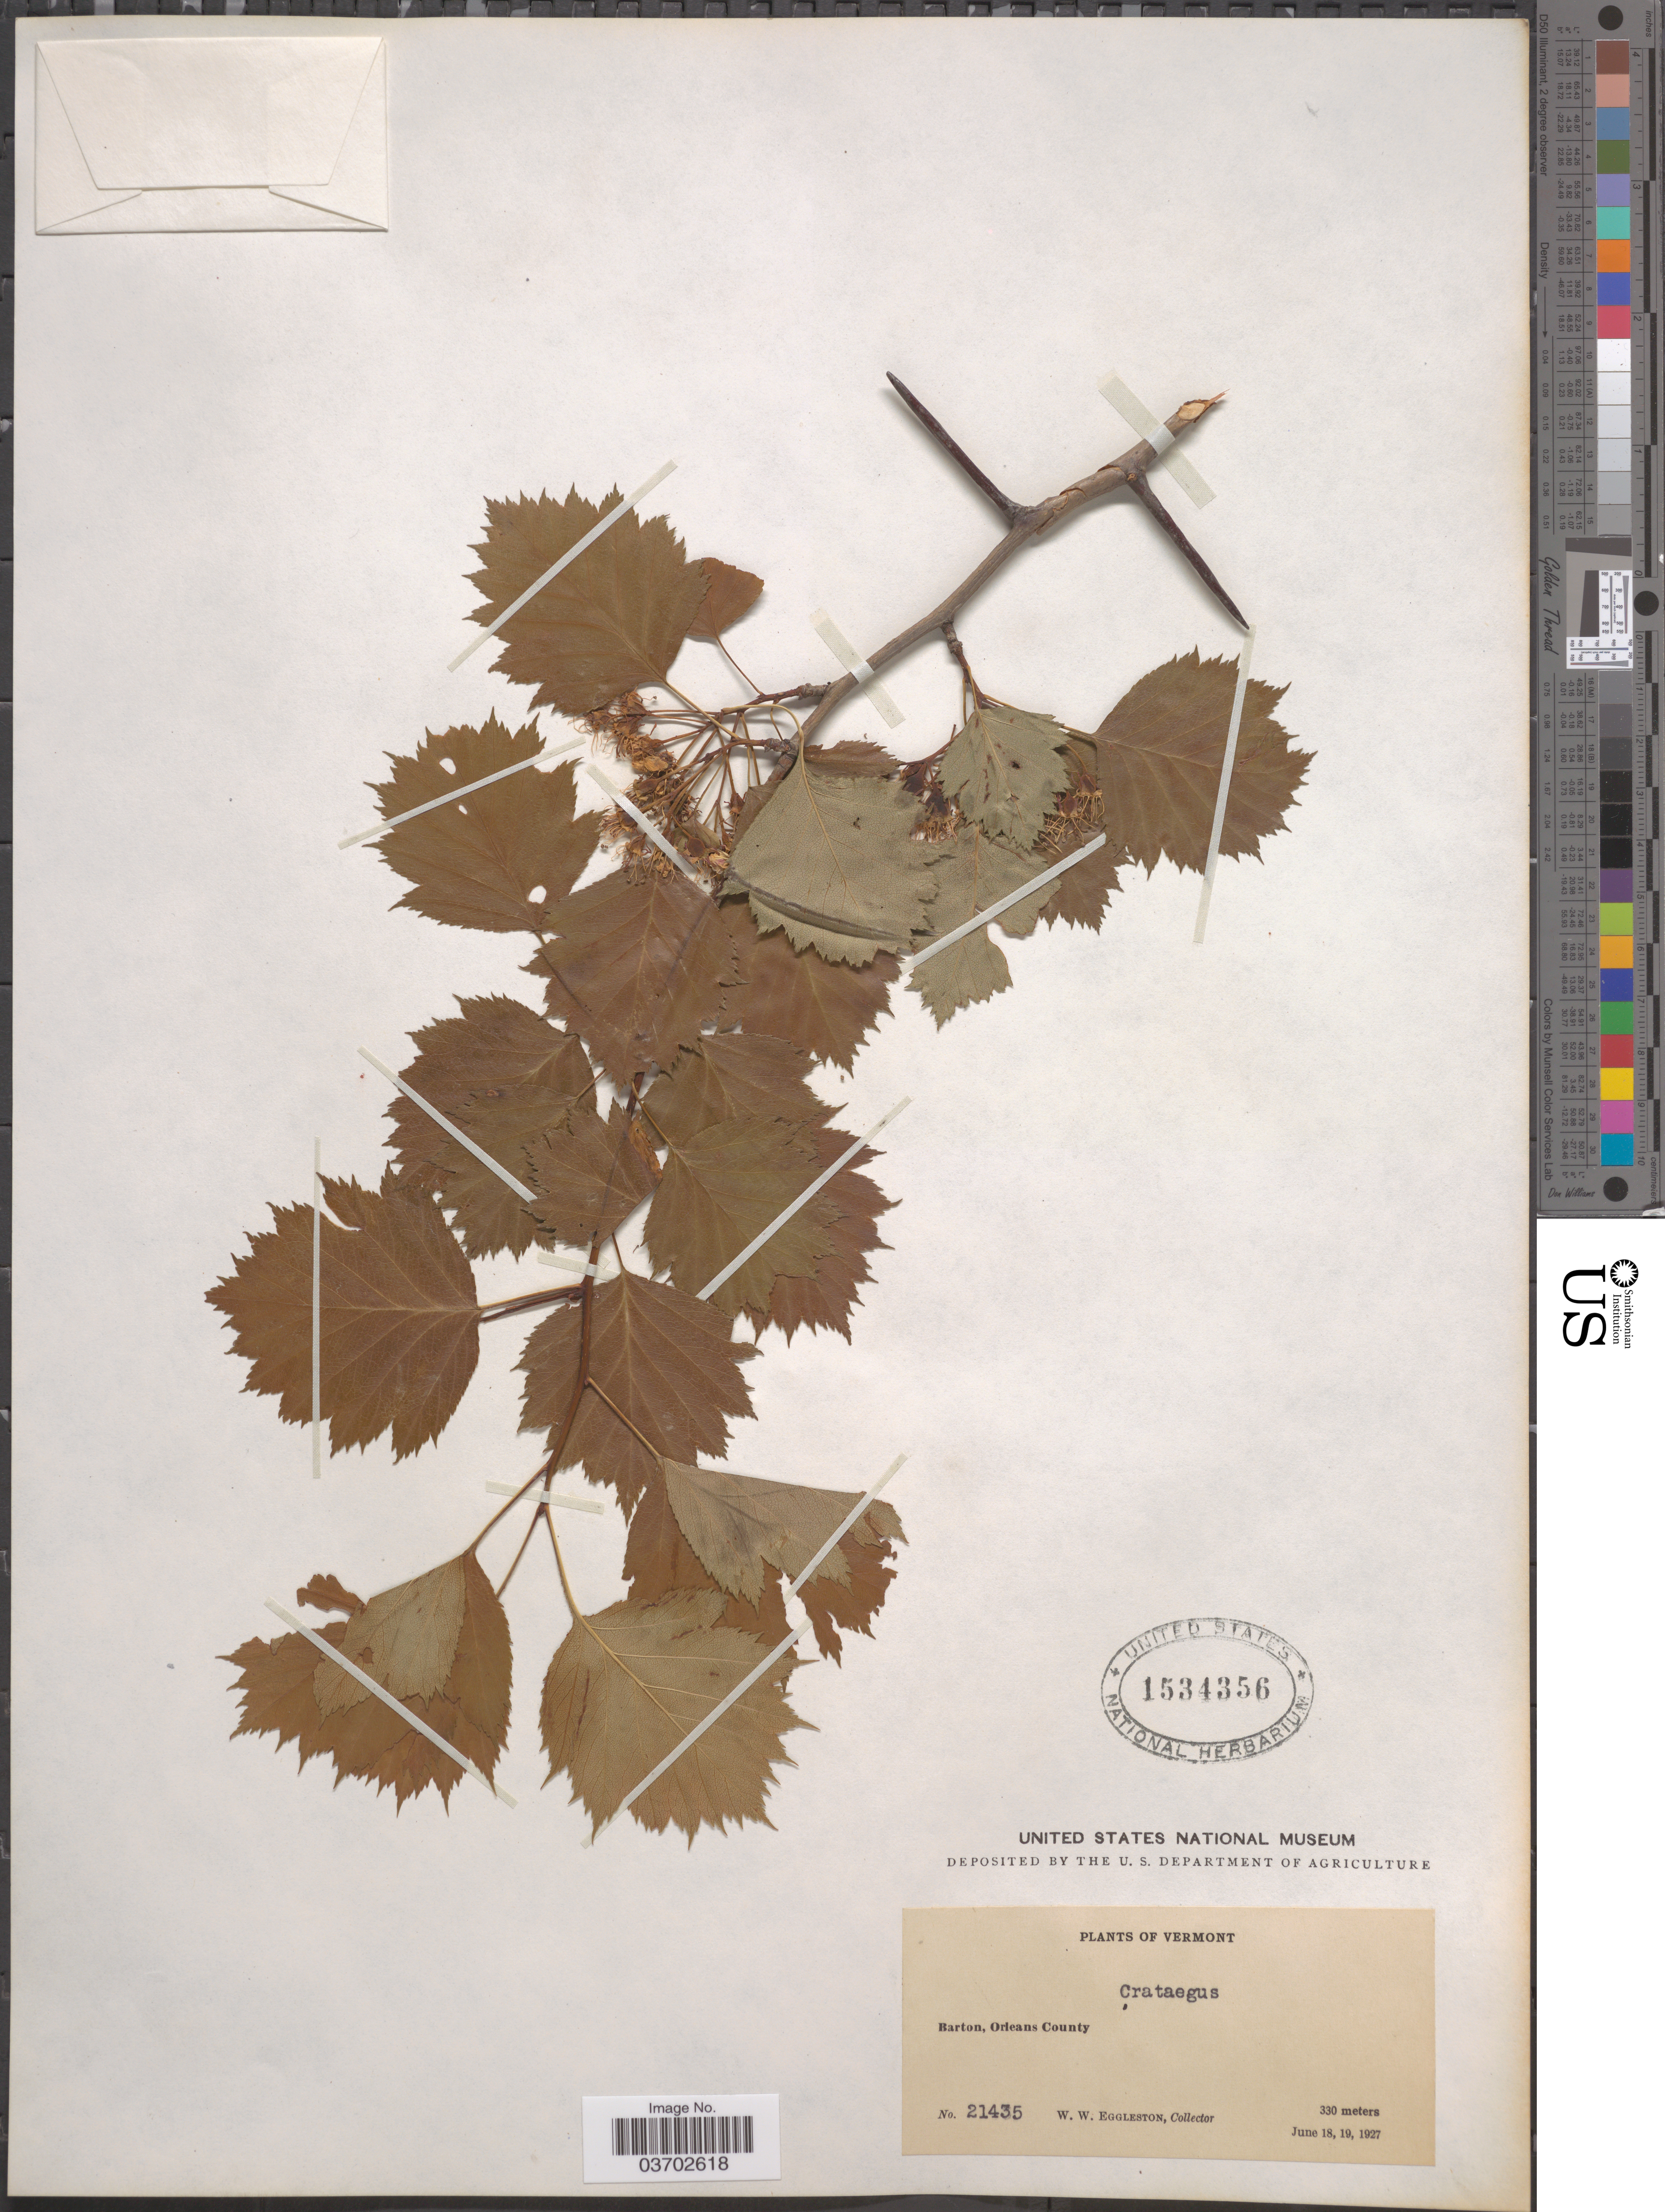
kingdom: Plantae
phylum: Tracheophyta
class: Magnoliopsida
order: Rosales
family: Rosaceae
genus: Crataegus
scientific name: Crataegus sp.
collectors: W. W. Eggleston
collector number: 21435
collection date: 1927-06-18/1927-06-19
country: United States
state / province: Vermont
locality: Barton, Orleans County.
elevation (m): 330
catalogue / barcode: US 1534356